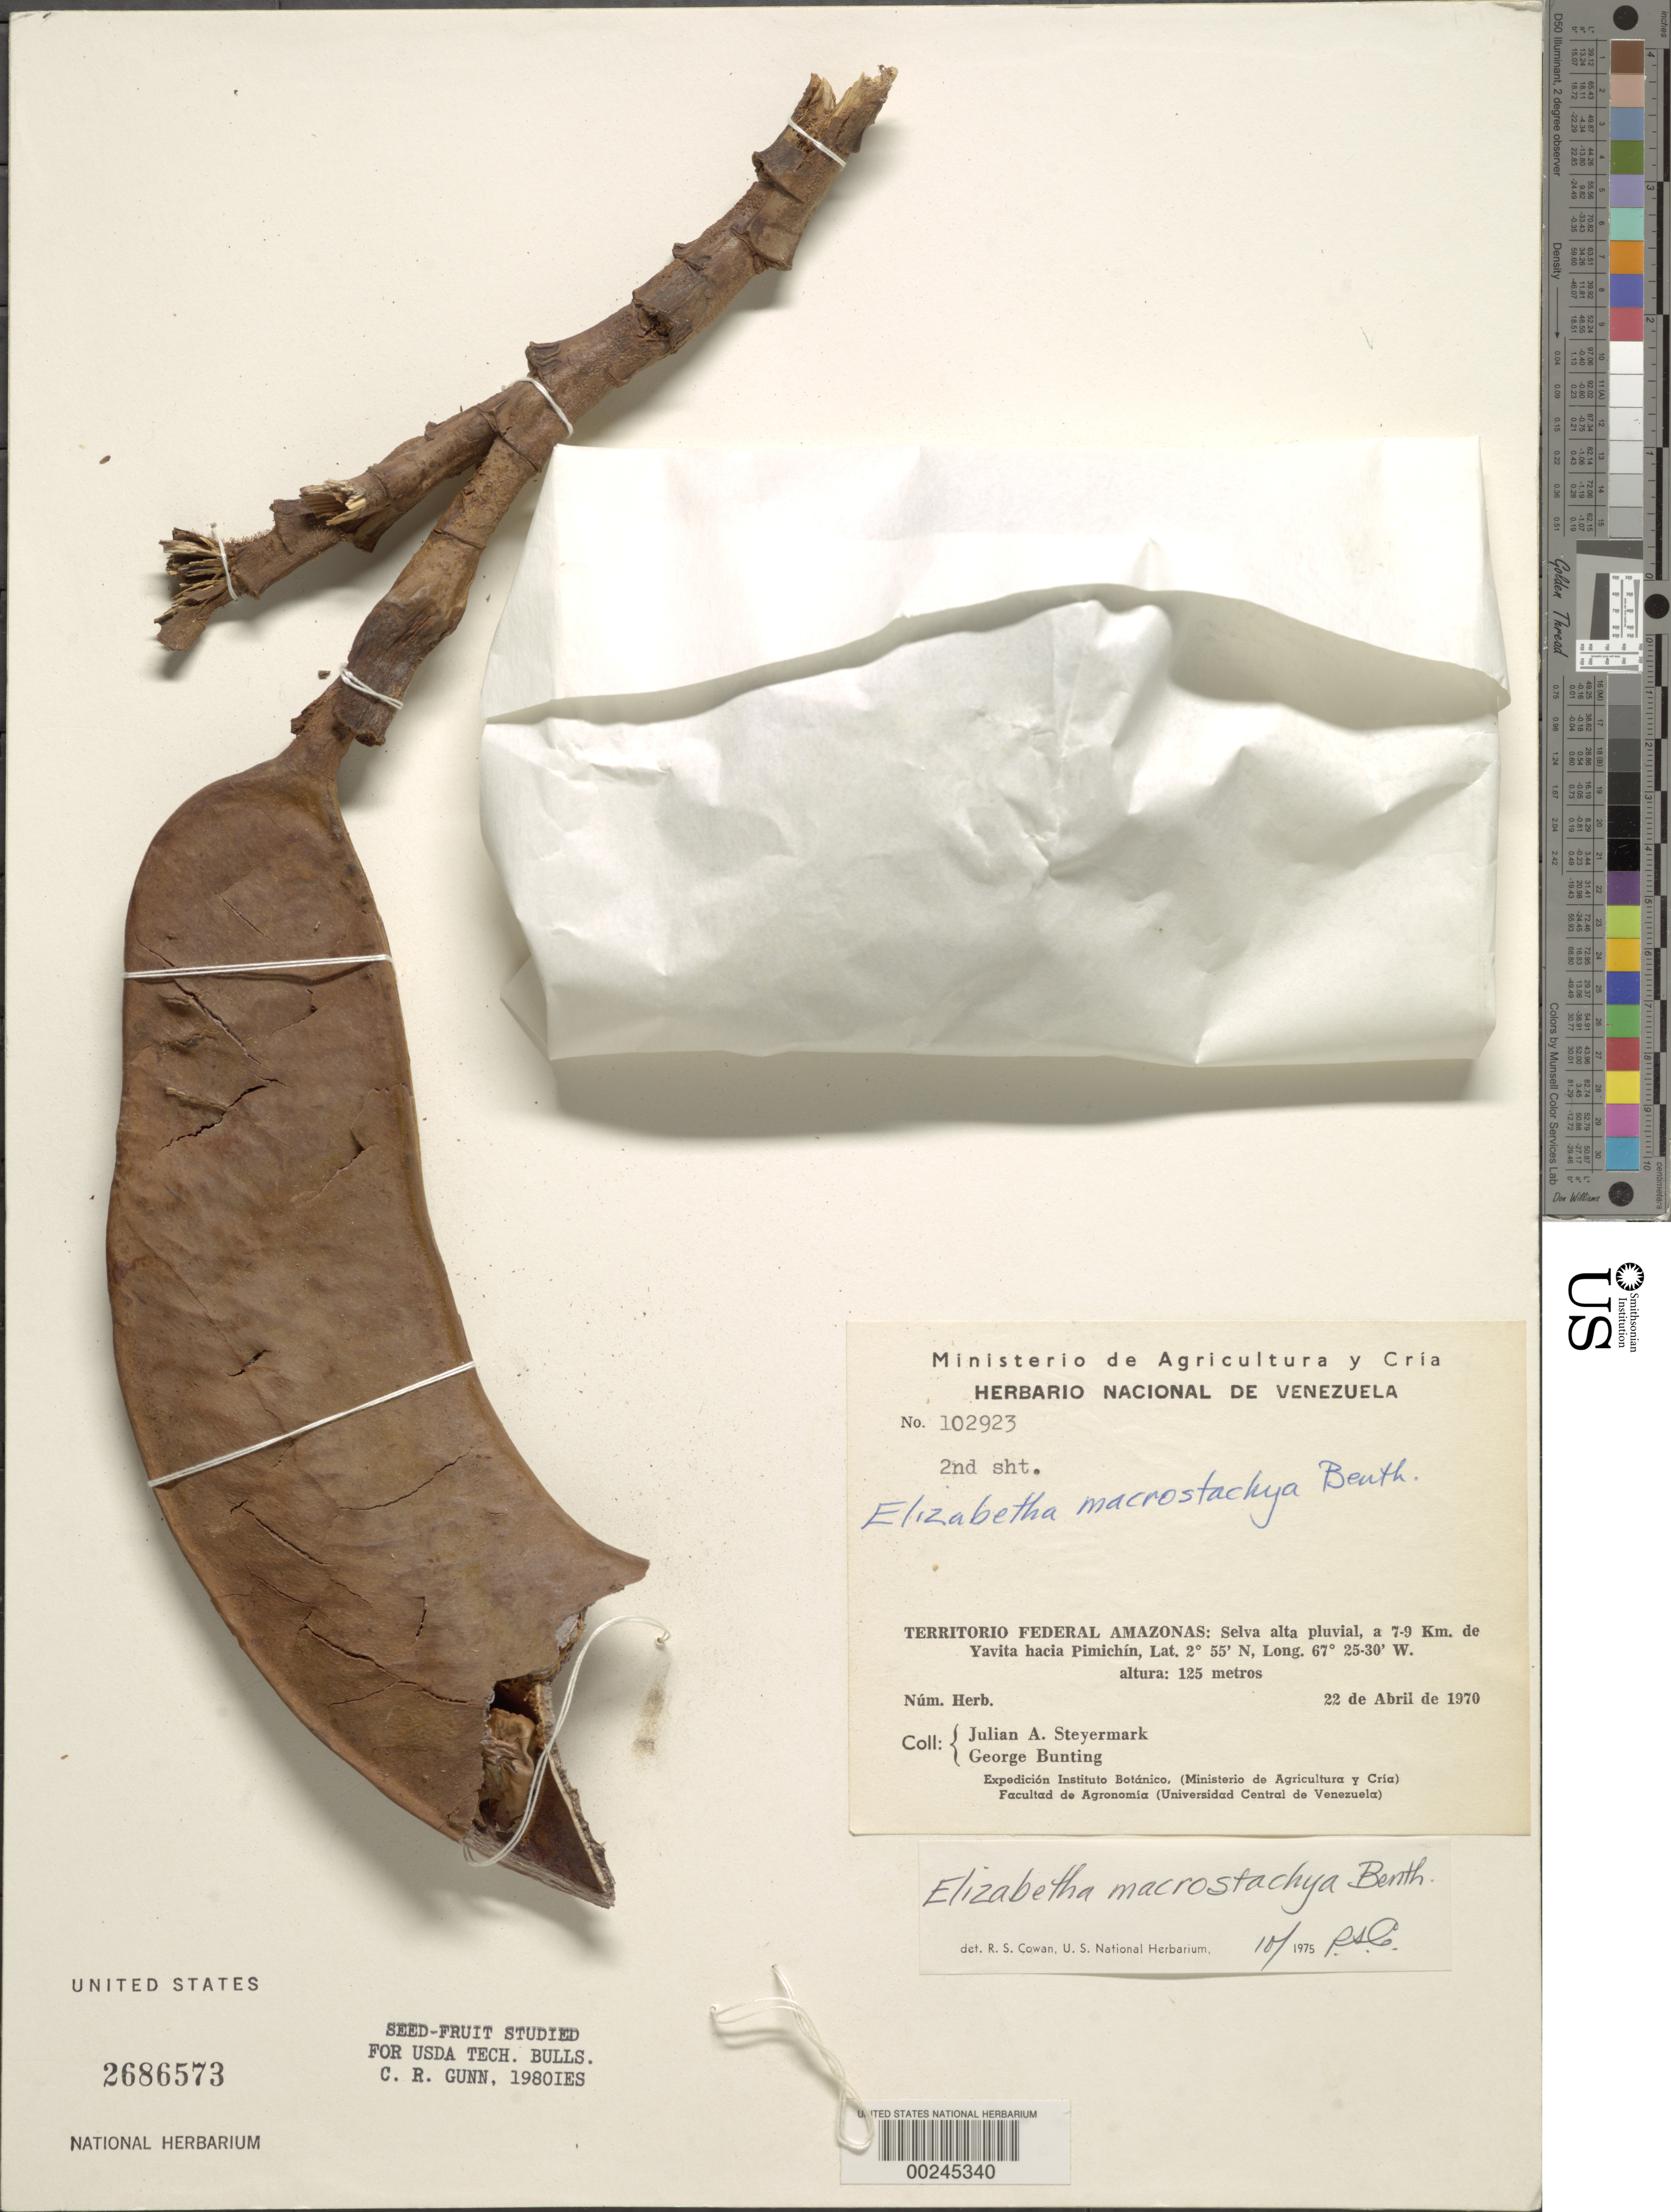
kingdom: Plantae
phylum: Tracheophyta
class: Magnoliopsida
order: Fabales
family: Fabaceae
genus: Elizabetha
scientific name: Elizabetha macrostachya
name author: Benth.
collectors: J. Steyermark & G. S. Bunting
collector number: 102923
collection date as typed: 22 Apr 1970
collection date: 1970-04-22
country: Venezuela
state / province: Amazonas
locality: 7-9 km from yavita towards pimichin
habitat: Tall rain forest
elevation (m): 125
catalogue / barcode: US 2686573